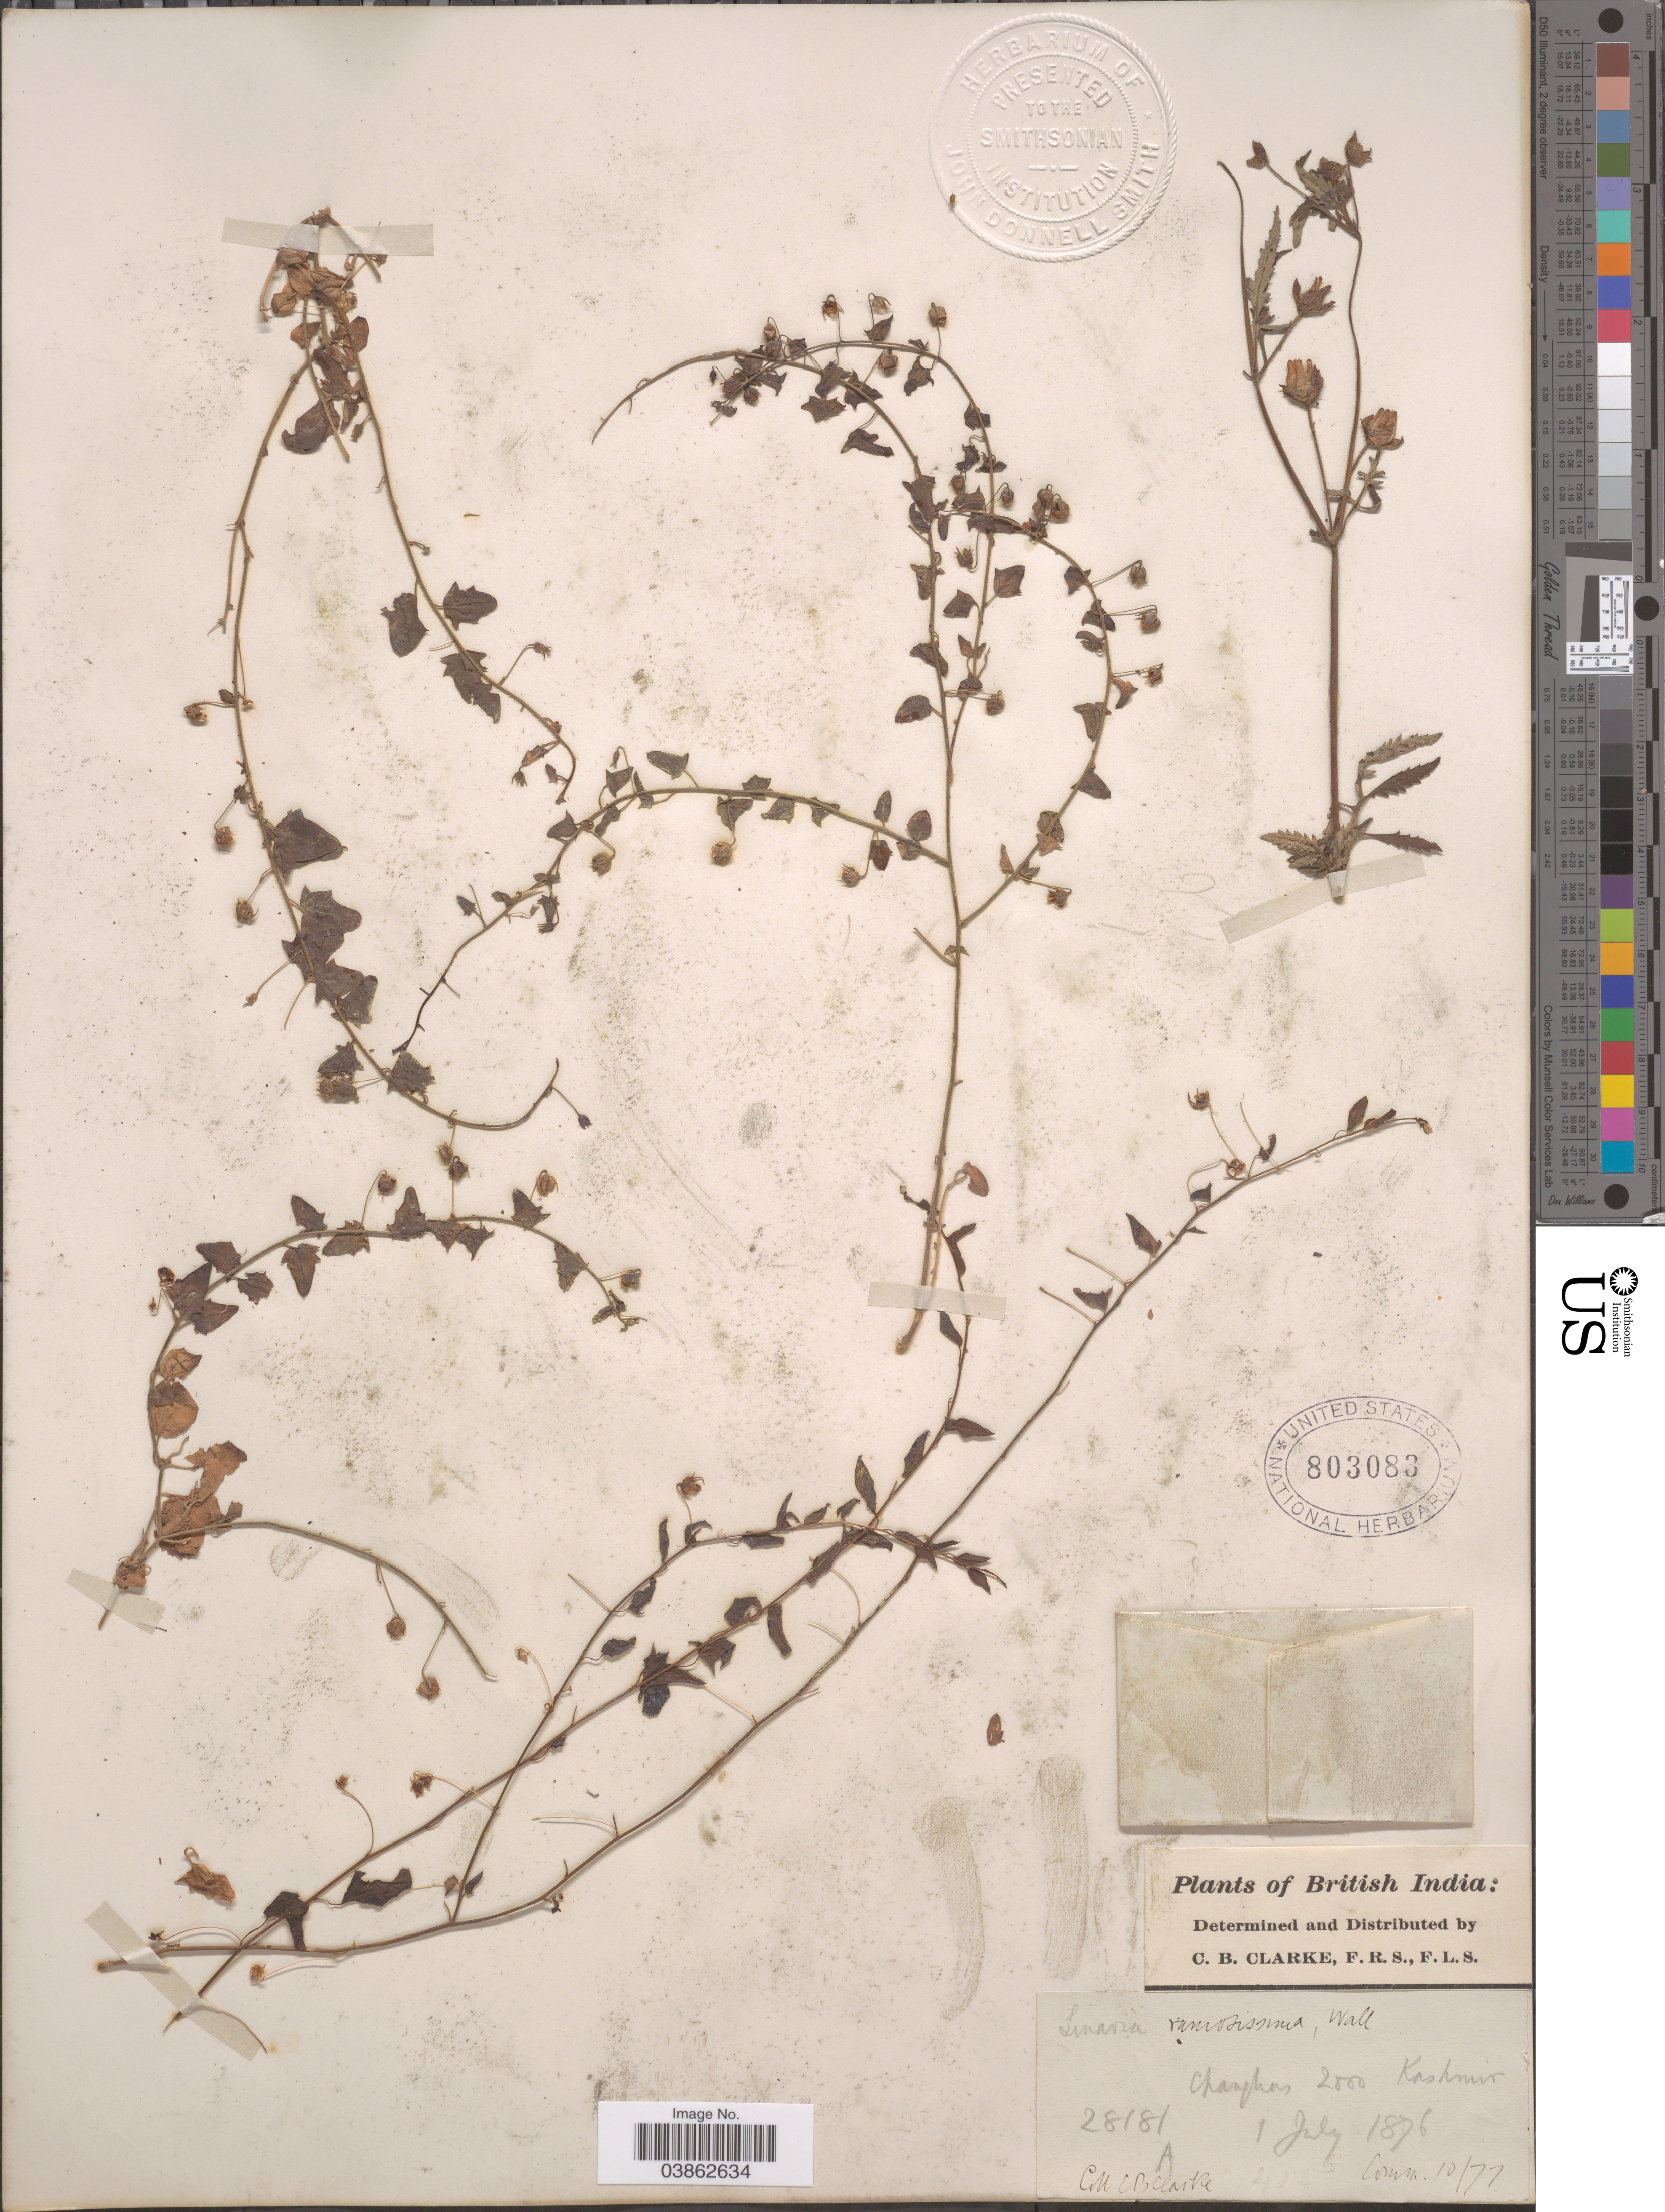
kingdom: Plantae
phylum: Tracheophyta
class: Magnoliopsida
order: Lamiales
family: Plantaginaceae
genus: Elatinoides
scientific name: Elatinoides ramosissima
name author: (Walter) Wettst.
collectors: C. B. Clarke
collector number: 28181A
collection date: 1876-07-01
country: India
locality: British India. Changhas 2000 Kashmir.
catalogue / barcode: US 803083